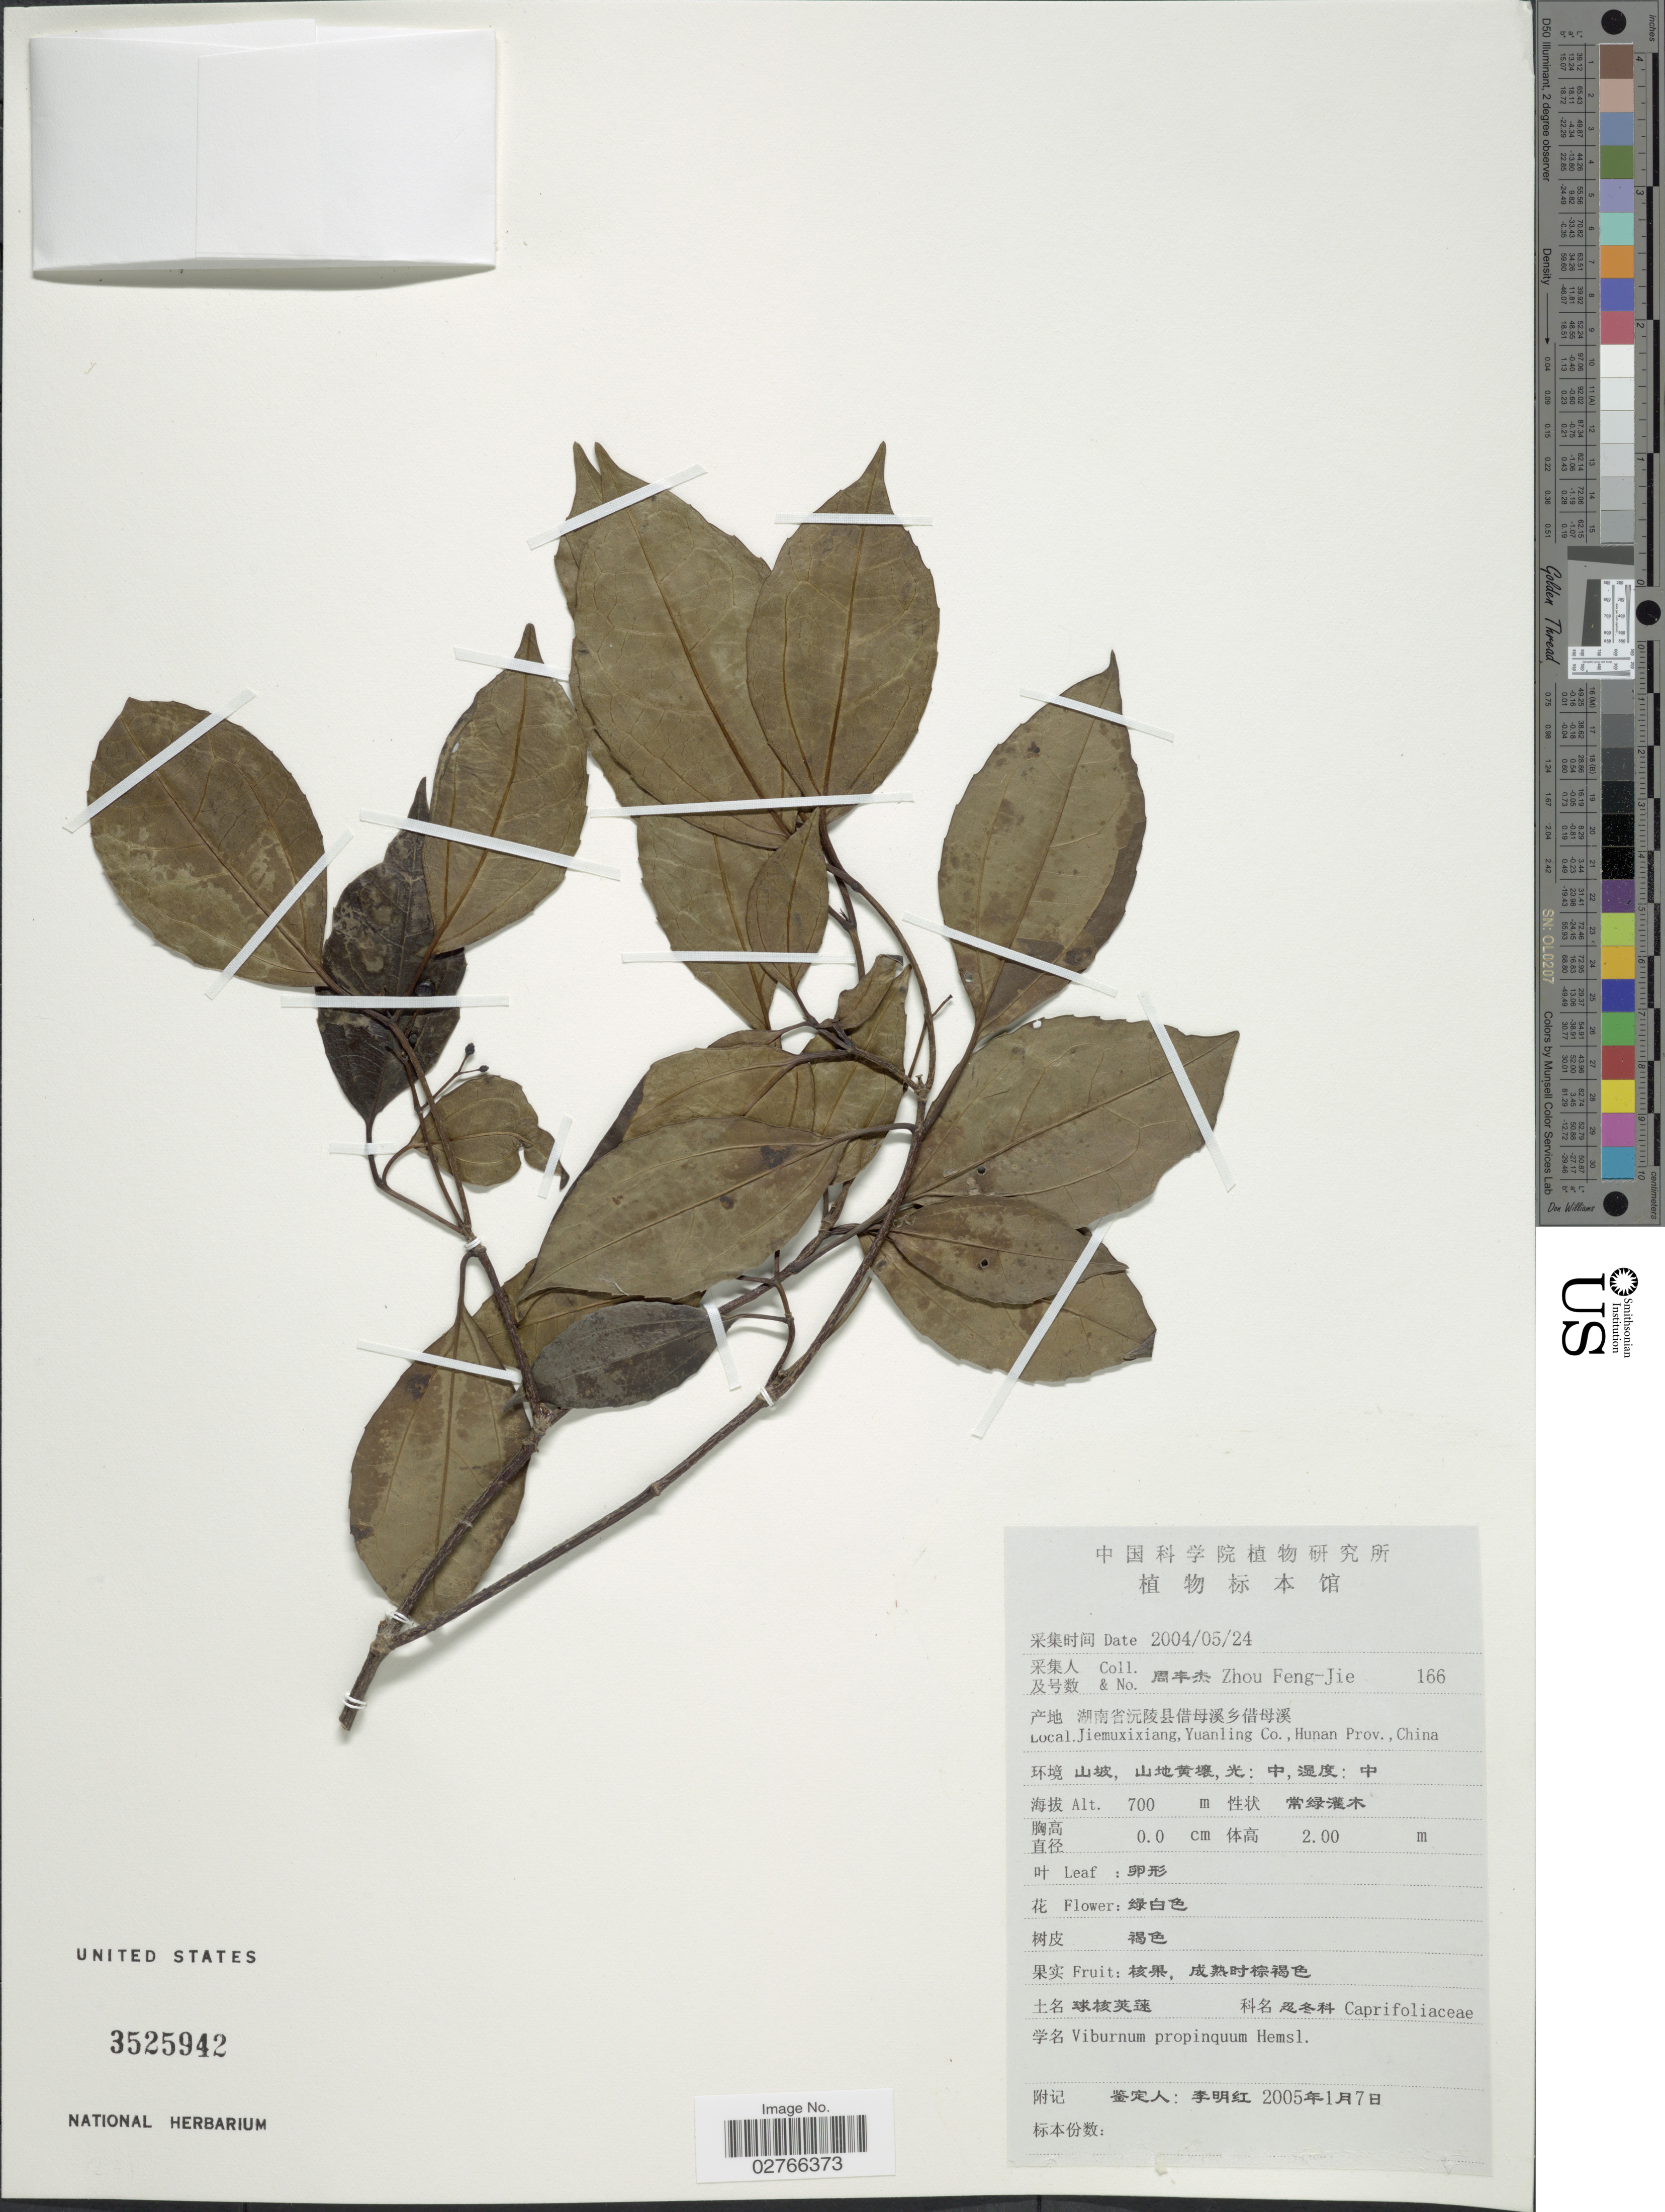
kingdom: Plantae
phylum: Tracheophyta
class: Magnoliopsida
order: Dipsacales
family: Viburnaceae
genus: Viburnum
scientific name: Viburnum propinquum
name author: Hemsl. in F.B. Forbes & Hemsl.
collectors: F. Zhou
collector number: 166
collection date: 2004-05-24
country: China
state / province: Hunan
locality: Jiemuxixiang, Yuanling Co., Hunan Prov.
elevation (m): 700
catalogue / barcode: US 3525942